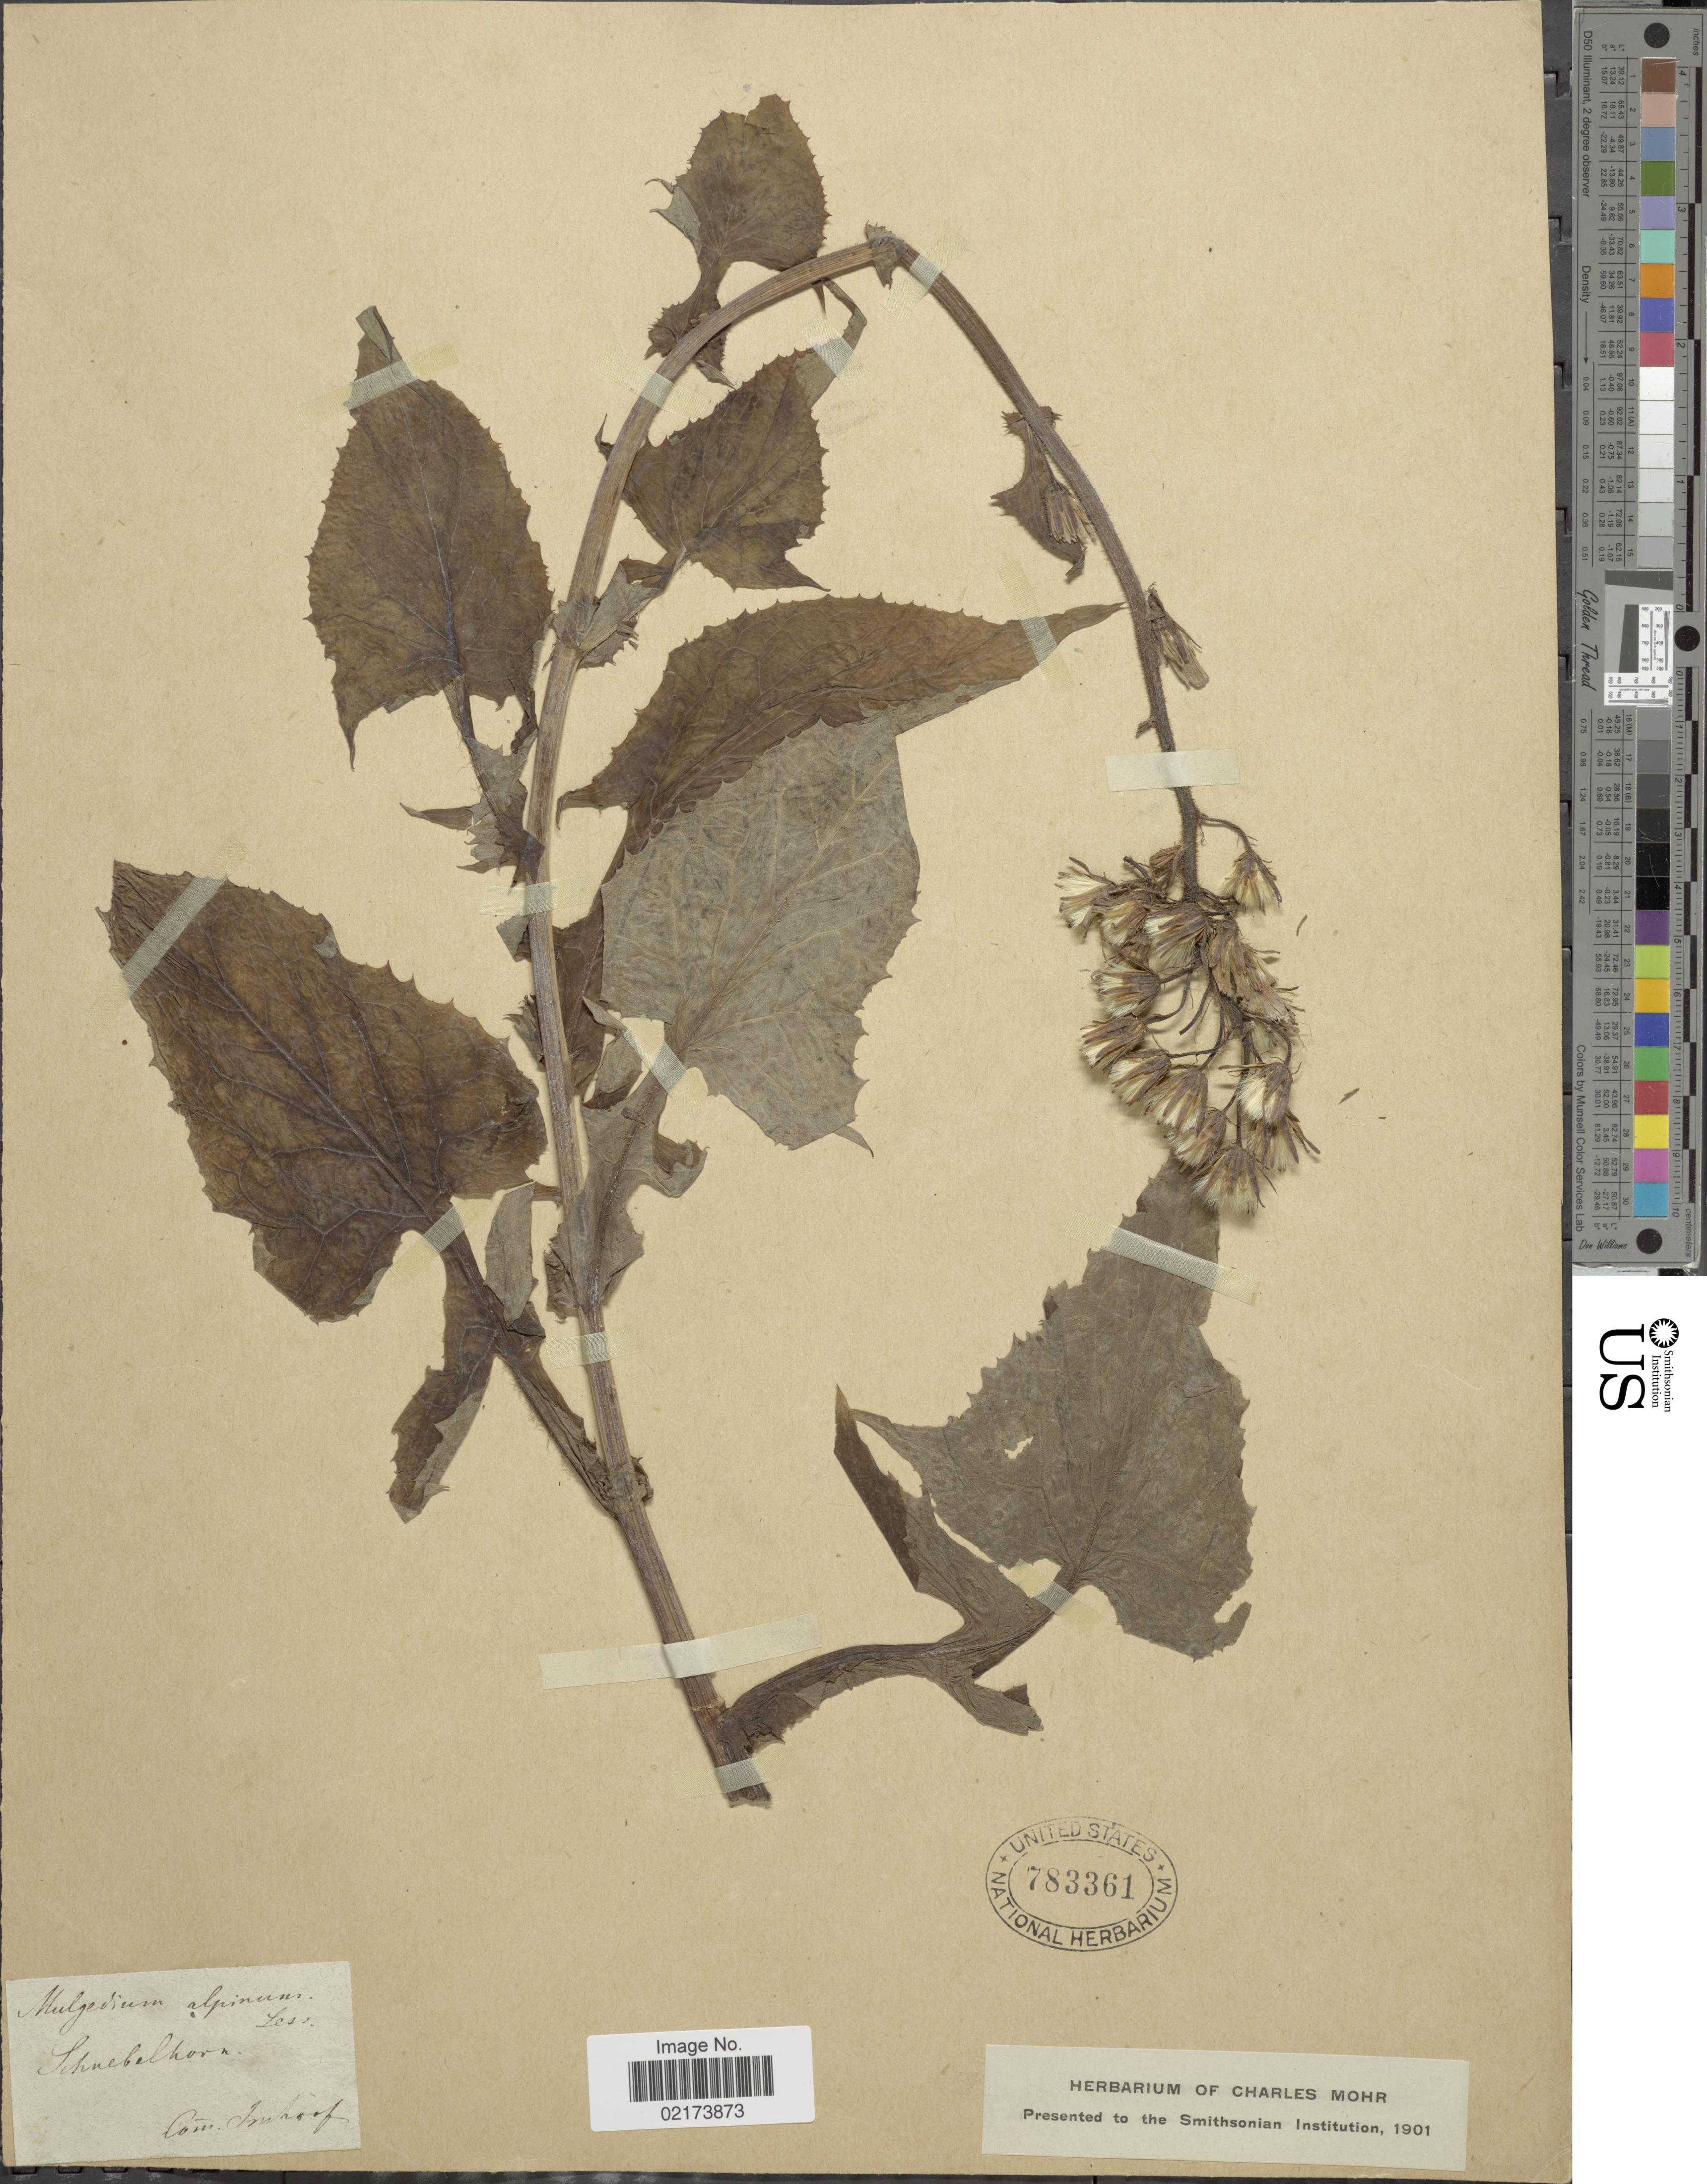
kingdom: Plantae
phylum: Tracheophyta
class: Magnoliopsida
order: Asterales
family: Asteraceae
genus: Lactuca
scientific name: Lactuca alpina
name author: (L.) A. Gray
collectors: ex herb. Charles Mohr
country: Switzerland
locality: Schnebelhorn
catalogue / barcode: US 783361